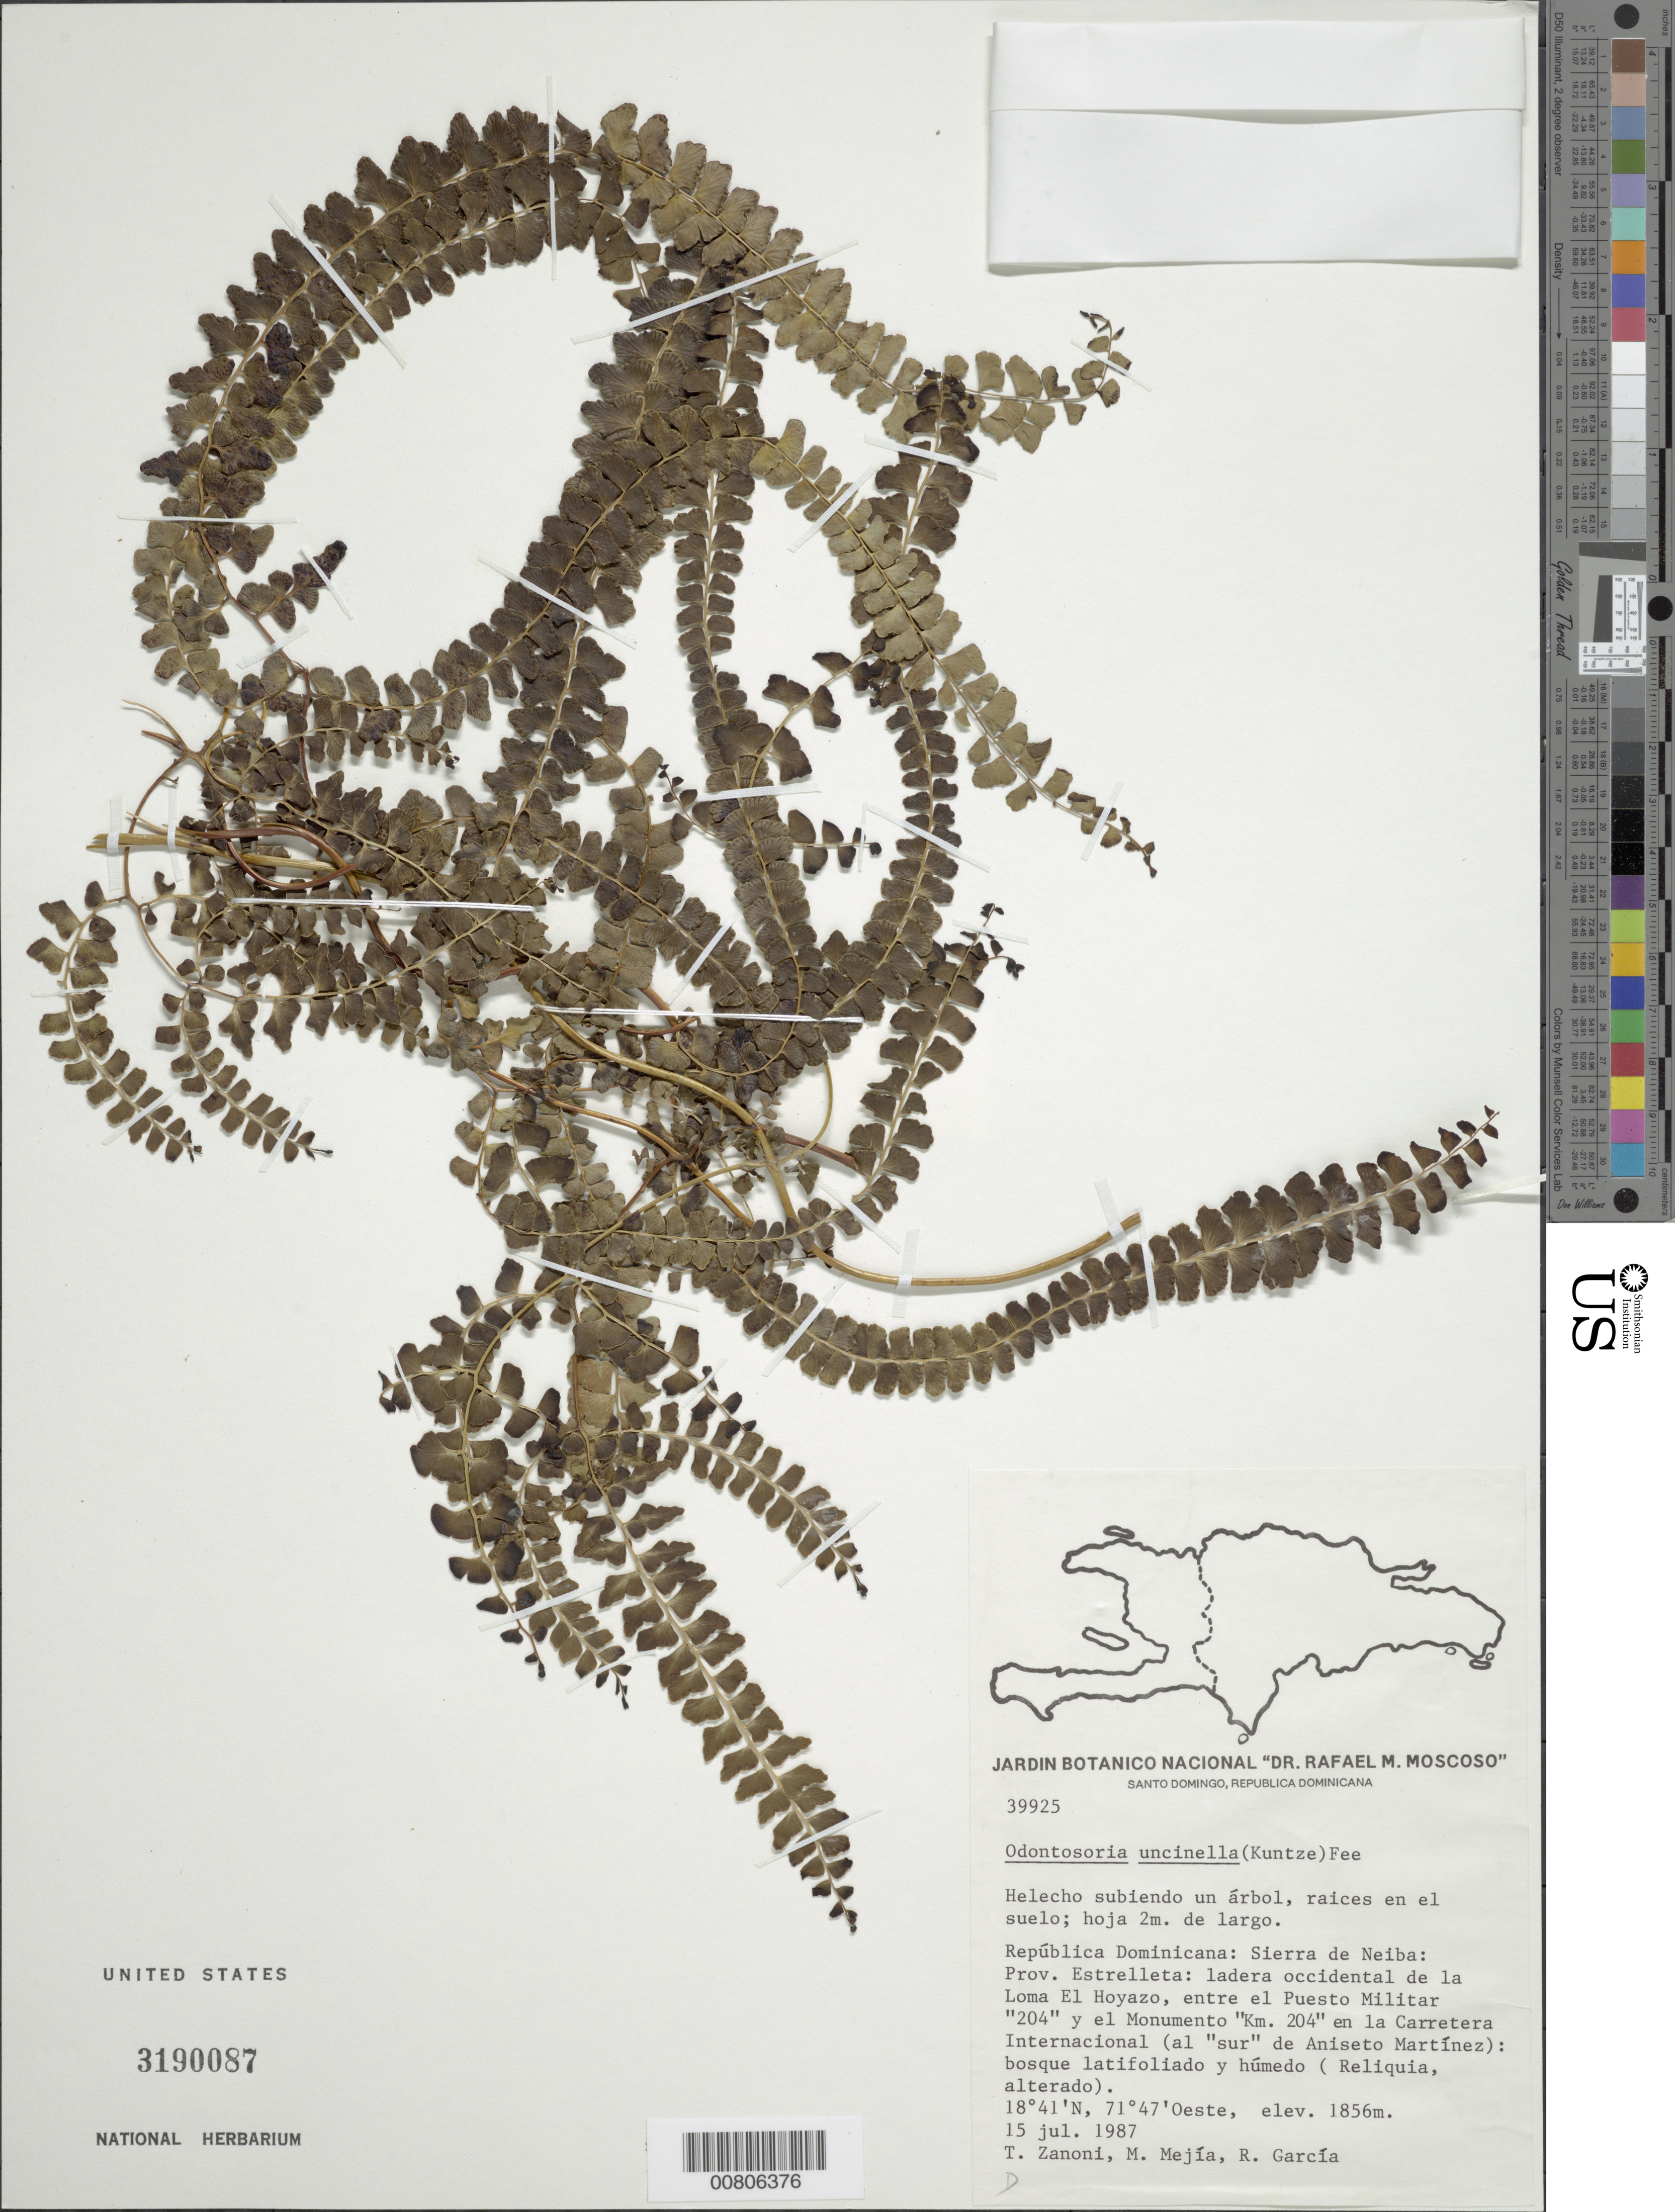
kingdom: Plantae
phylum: Tracheophyta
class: Polypodiopsida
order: Polypodiales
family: Lindsaeaceae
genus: Odontosoria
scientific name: Odontosoria scandens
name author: (Desv.) C. Chr.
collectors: T. A. Zanoni, M. Mejia & R. G. García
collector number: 39925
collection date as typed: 15 Jul 1987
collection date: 1987-07-15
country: Dominican Republic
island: Hispaniola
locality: Prov. Estrelleta, Sierra de Neiba, occidental de la Loma El Hoyazo, entre el Puesto Militar "204" y el Monumento "km 204" en la Carretera Internacional (al sur de Aniseto Martínez)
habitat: Bosque latifoliado y humedo (Reliquia, alterado)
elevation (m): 1856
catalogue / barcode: US 3190087